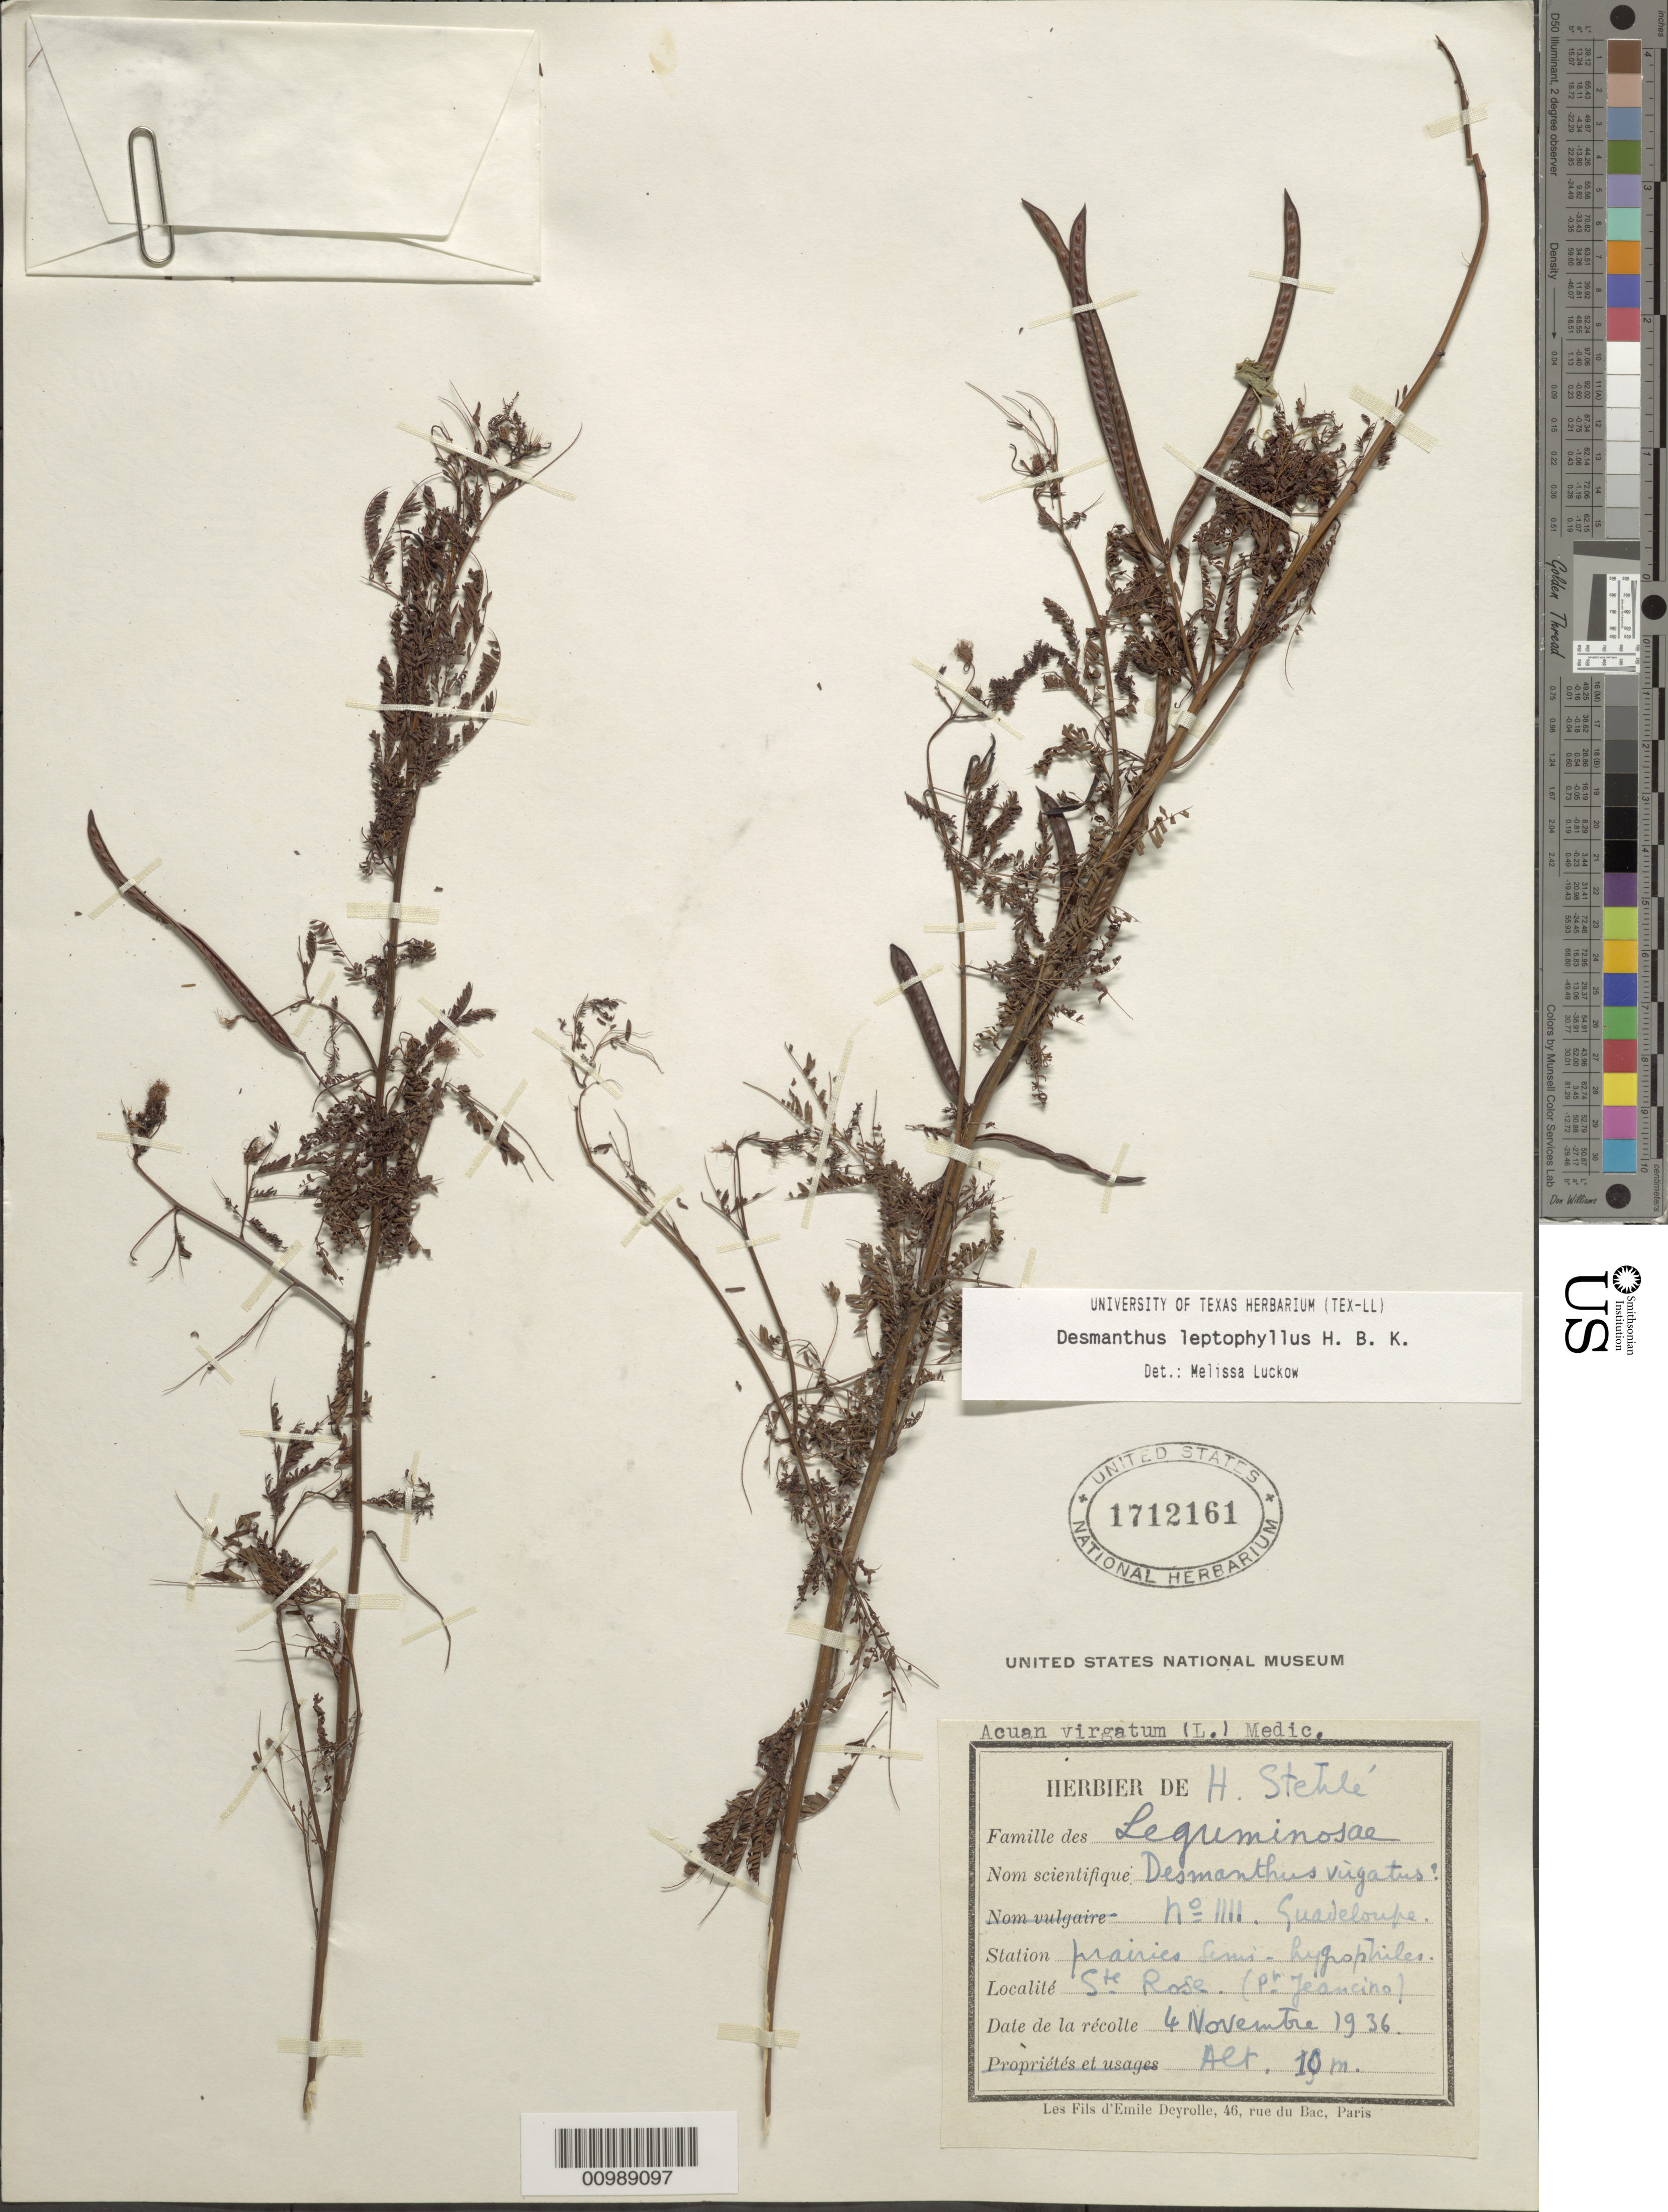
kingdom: Plantae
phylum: Tracheophyta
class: Magnoliopsida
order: Fabales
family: Fabaceae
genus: Desmanthus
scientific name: Desmanthus leptophyllus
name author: Kunth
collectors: H. Stehlé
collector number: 1111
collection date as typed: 04 Nov 1936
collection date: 1936-11-04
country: Guadeloupe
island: Basse Terre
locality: St. Rose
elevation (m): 10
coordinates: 0 N, 0 E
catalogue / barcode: US 1712161